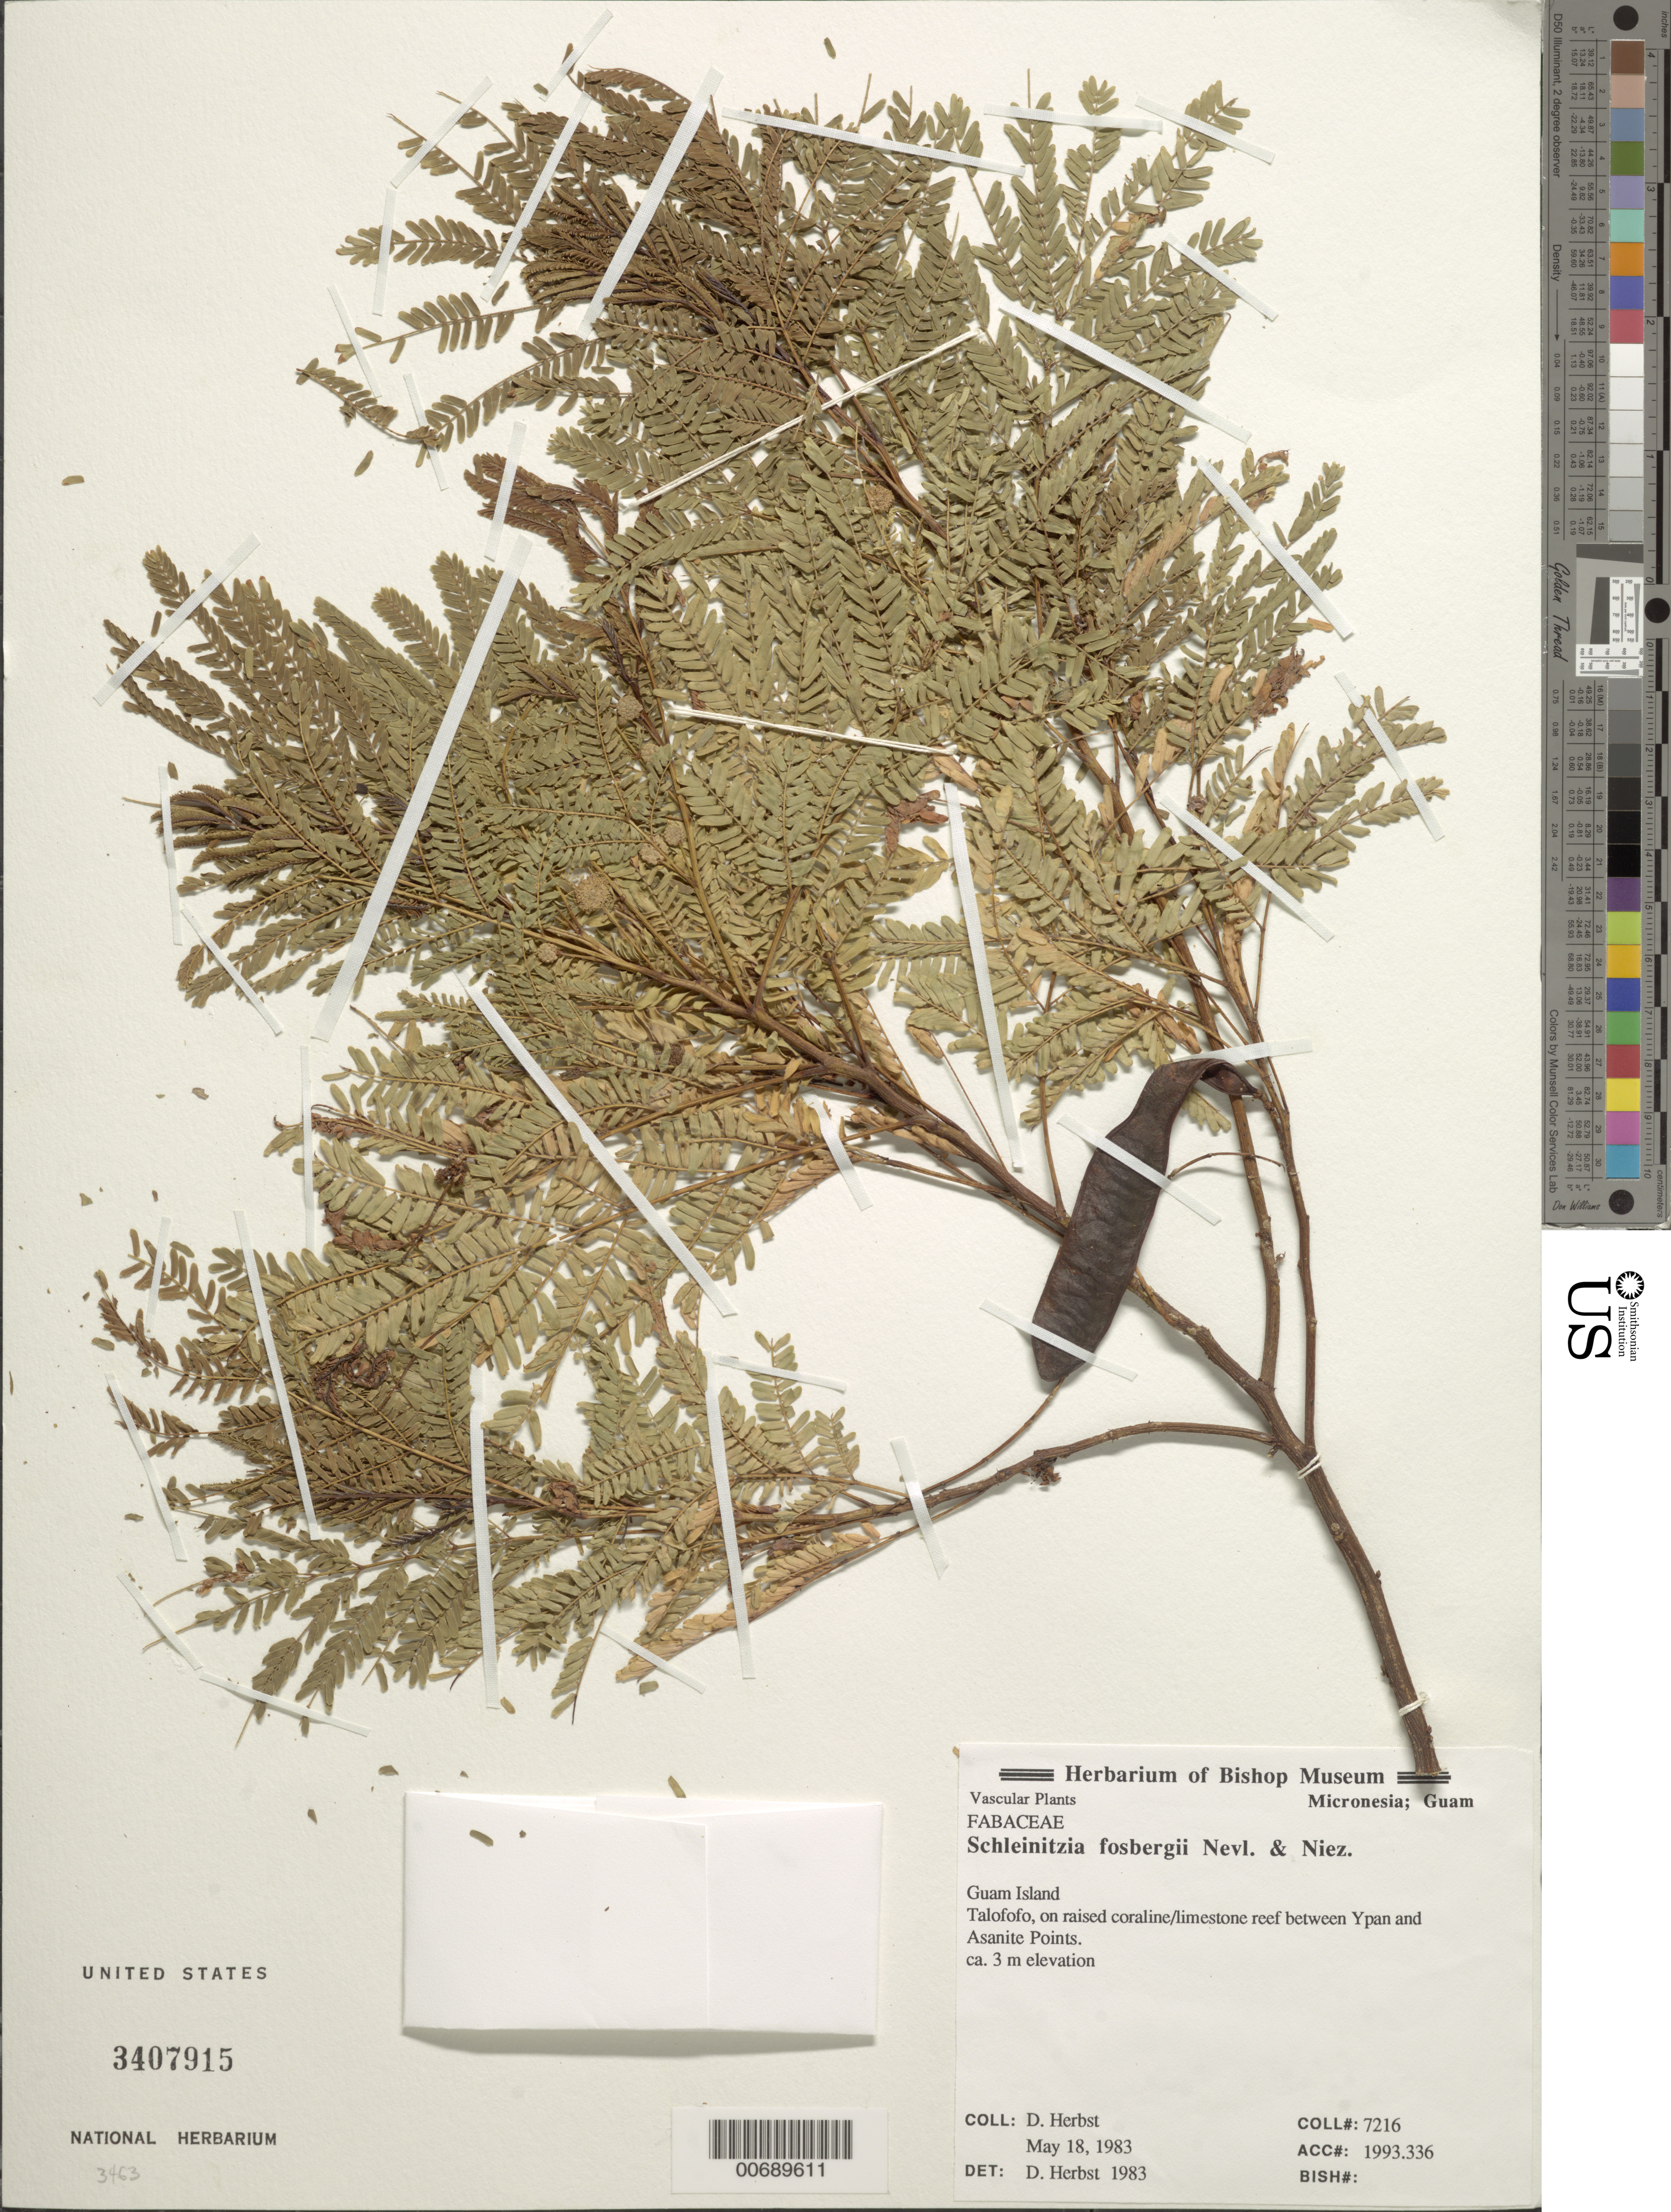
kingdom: Plantae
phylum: Tracheophyta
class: Magnoliopsida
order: Fabales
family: Fabaceae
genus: Schleinitzia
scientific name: Schleinitzia fosbergii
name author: Nevl. & Niez.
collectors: D. R. Herbst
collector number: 7216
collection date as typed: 18 May 1983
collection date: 1983-05-18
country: Guam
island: Guam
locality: Talofofo between Ypan and Asanite Points.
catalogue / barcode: US 3407915